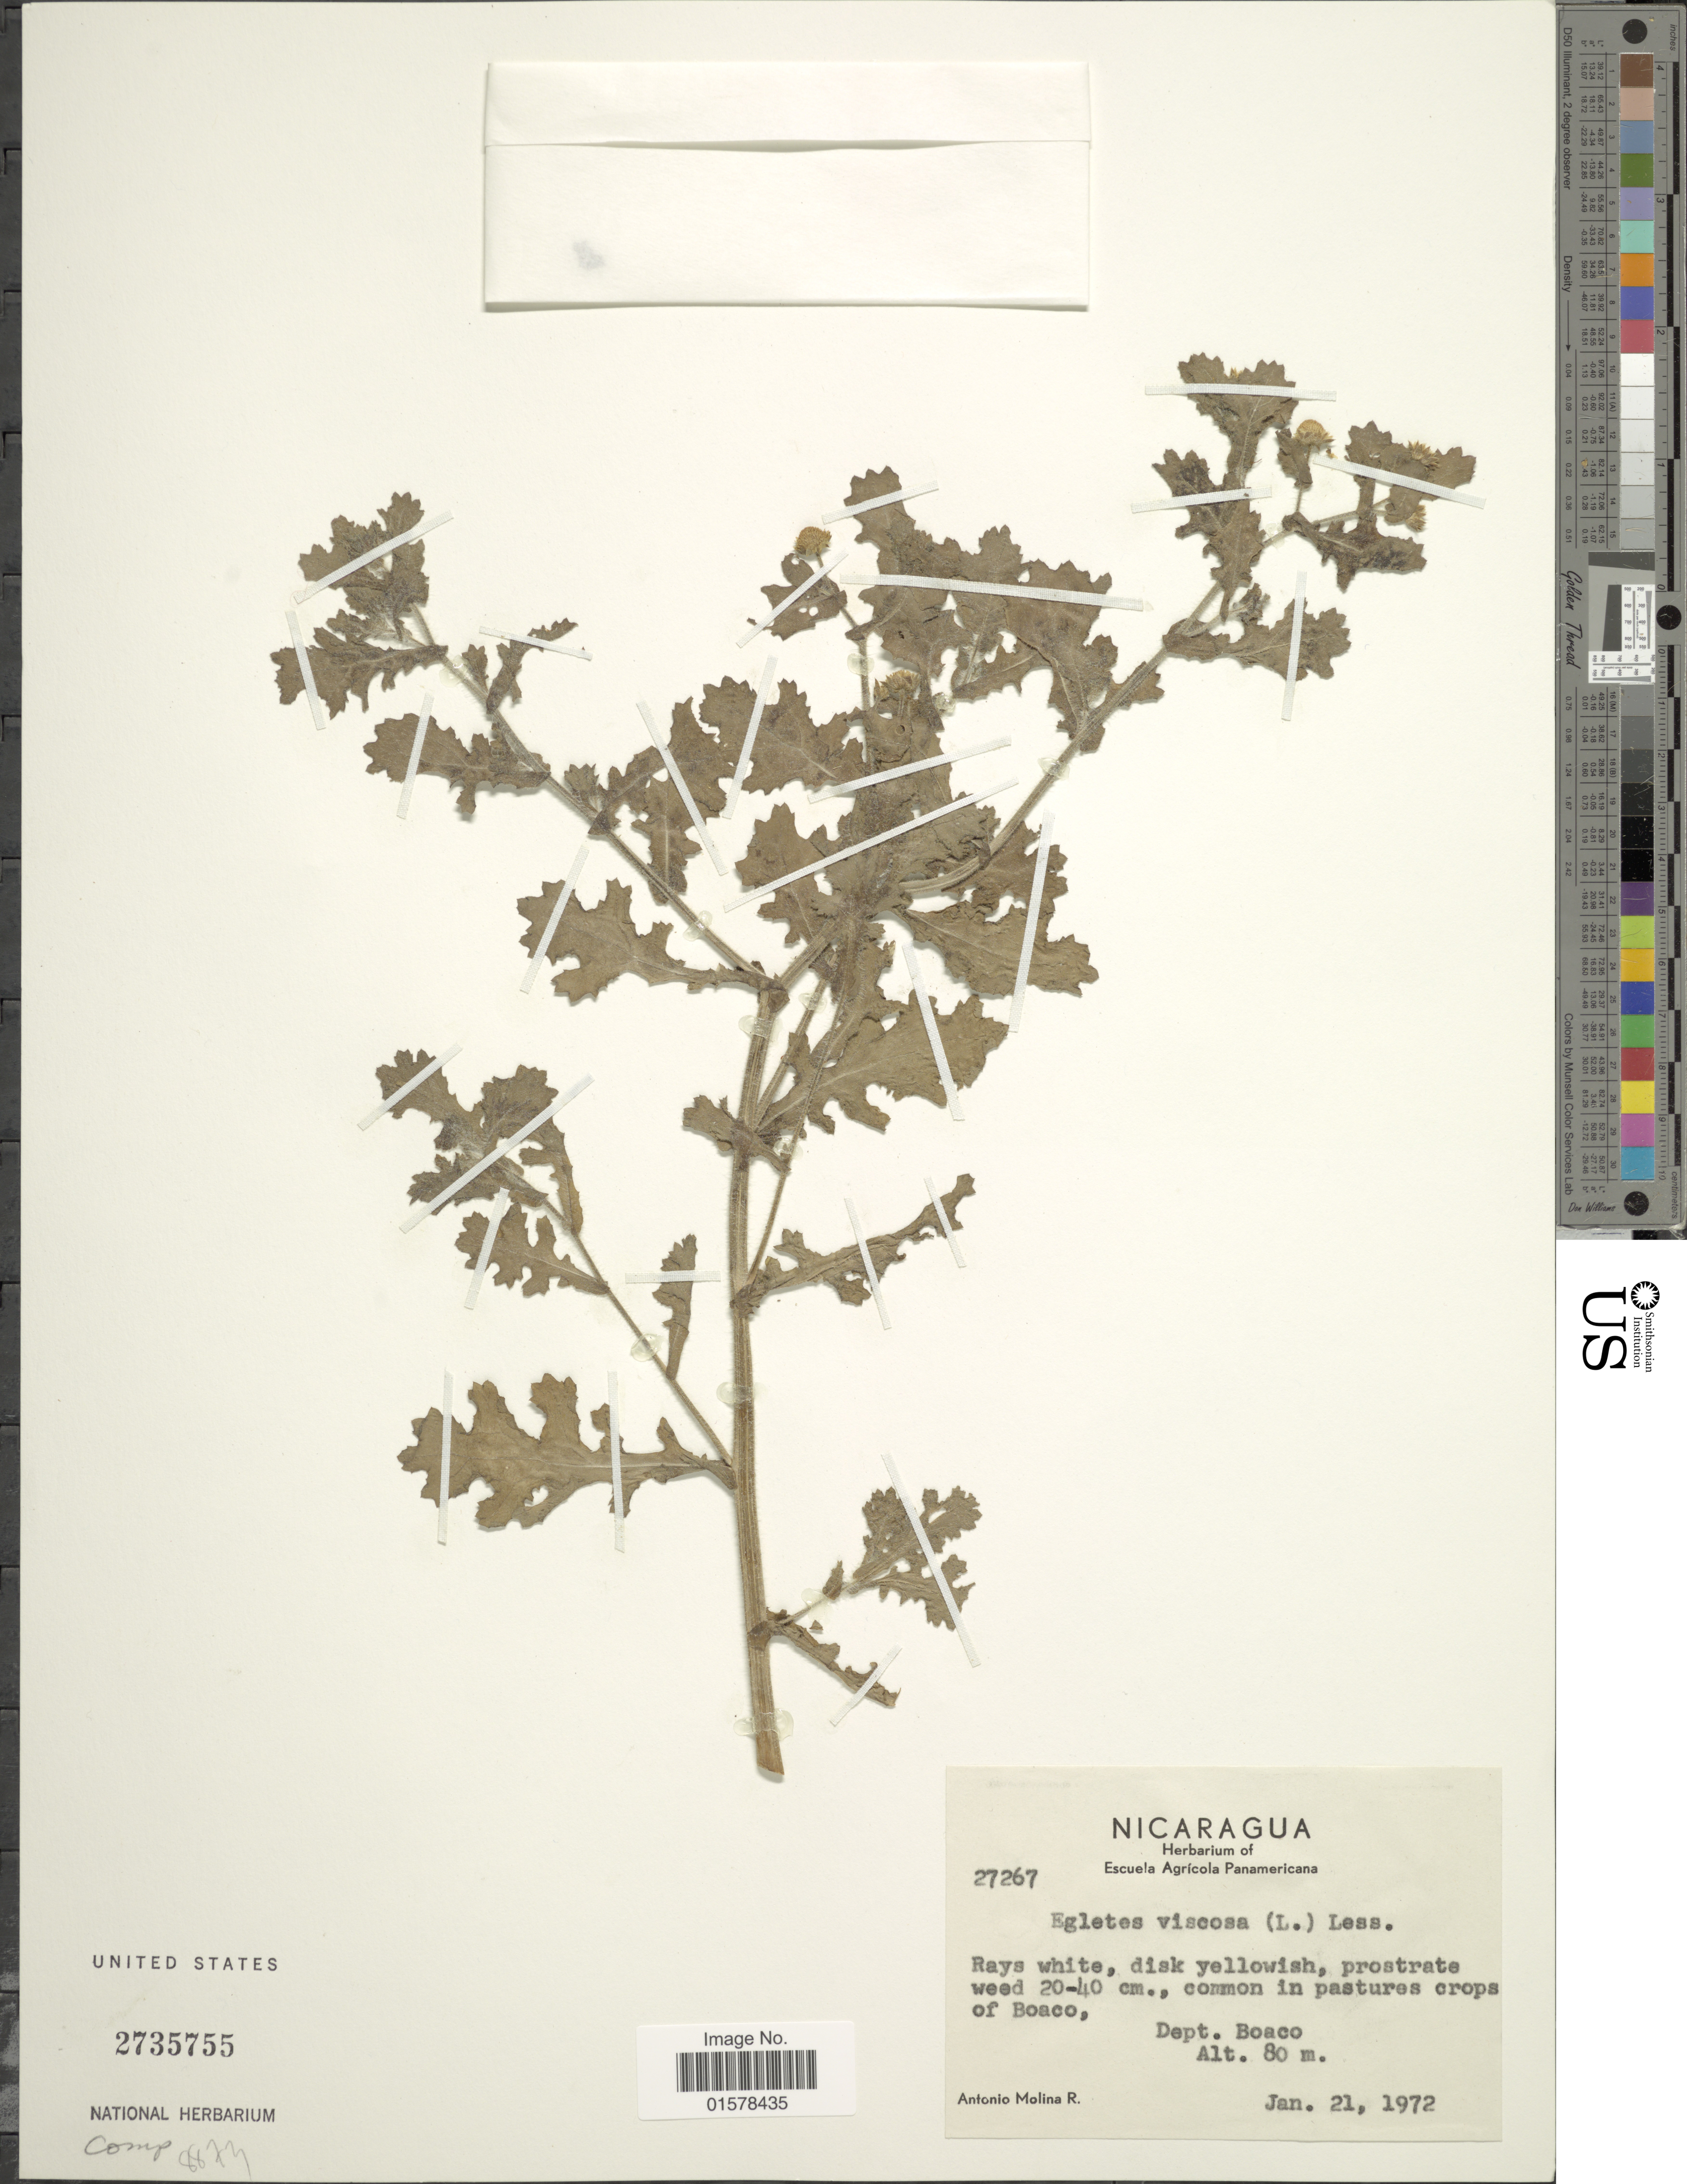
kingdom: Plantae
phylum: Tracheophyta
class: Magnoliopsida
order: Asterales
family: Asteraceae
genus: Egletes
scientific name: Egletes viscosa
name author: (L.) Less.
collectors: A. Molina R.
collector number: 27267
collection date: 1972-01-21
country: Nicaragua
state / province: Boaco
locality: Dept. Boaco. Nicaragua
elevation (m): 80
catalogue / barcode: US 2735755